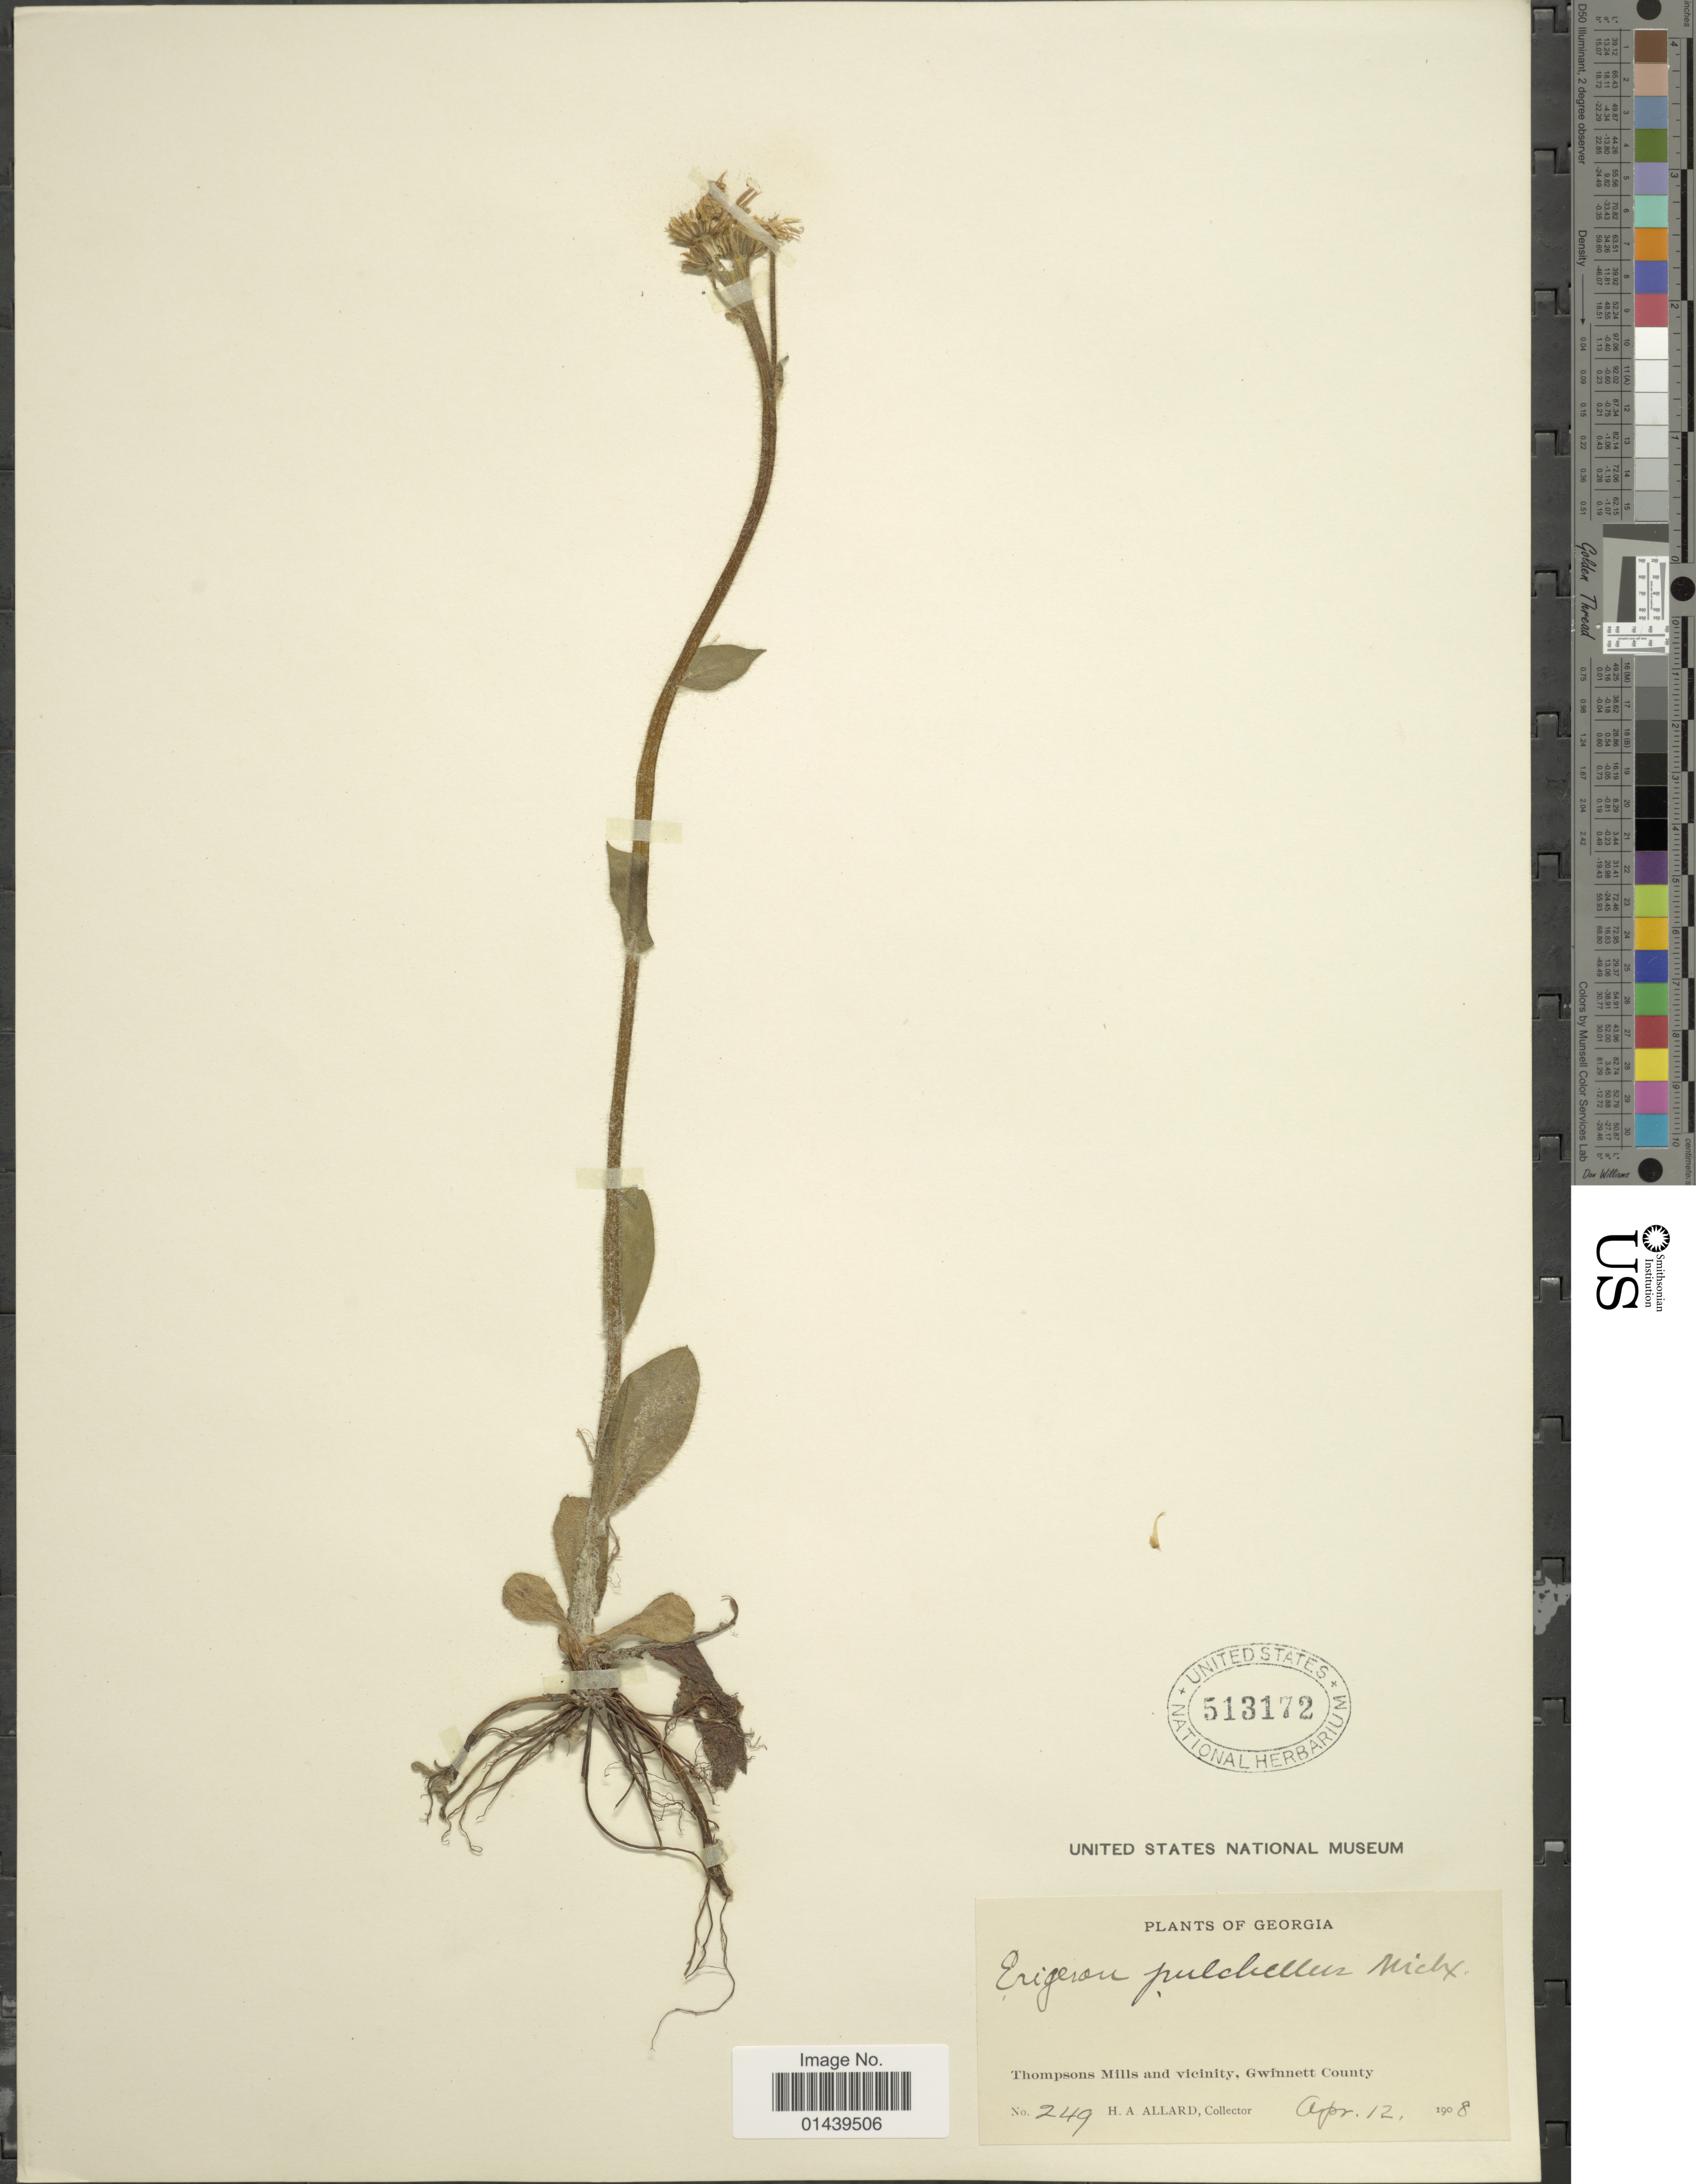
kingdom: Plantae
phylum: Tracheophyta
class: Magnoliopsida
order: Asterales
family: Asteraceae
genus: Erigeron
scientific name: Erigeron pulchellus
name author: Michx.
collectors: H. A. Allard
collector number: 249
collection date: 1908-04-12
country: United States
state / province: Georgia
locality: Thompsons Mills and vicinity, Gwinnett County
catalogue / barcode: US 513172